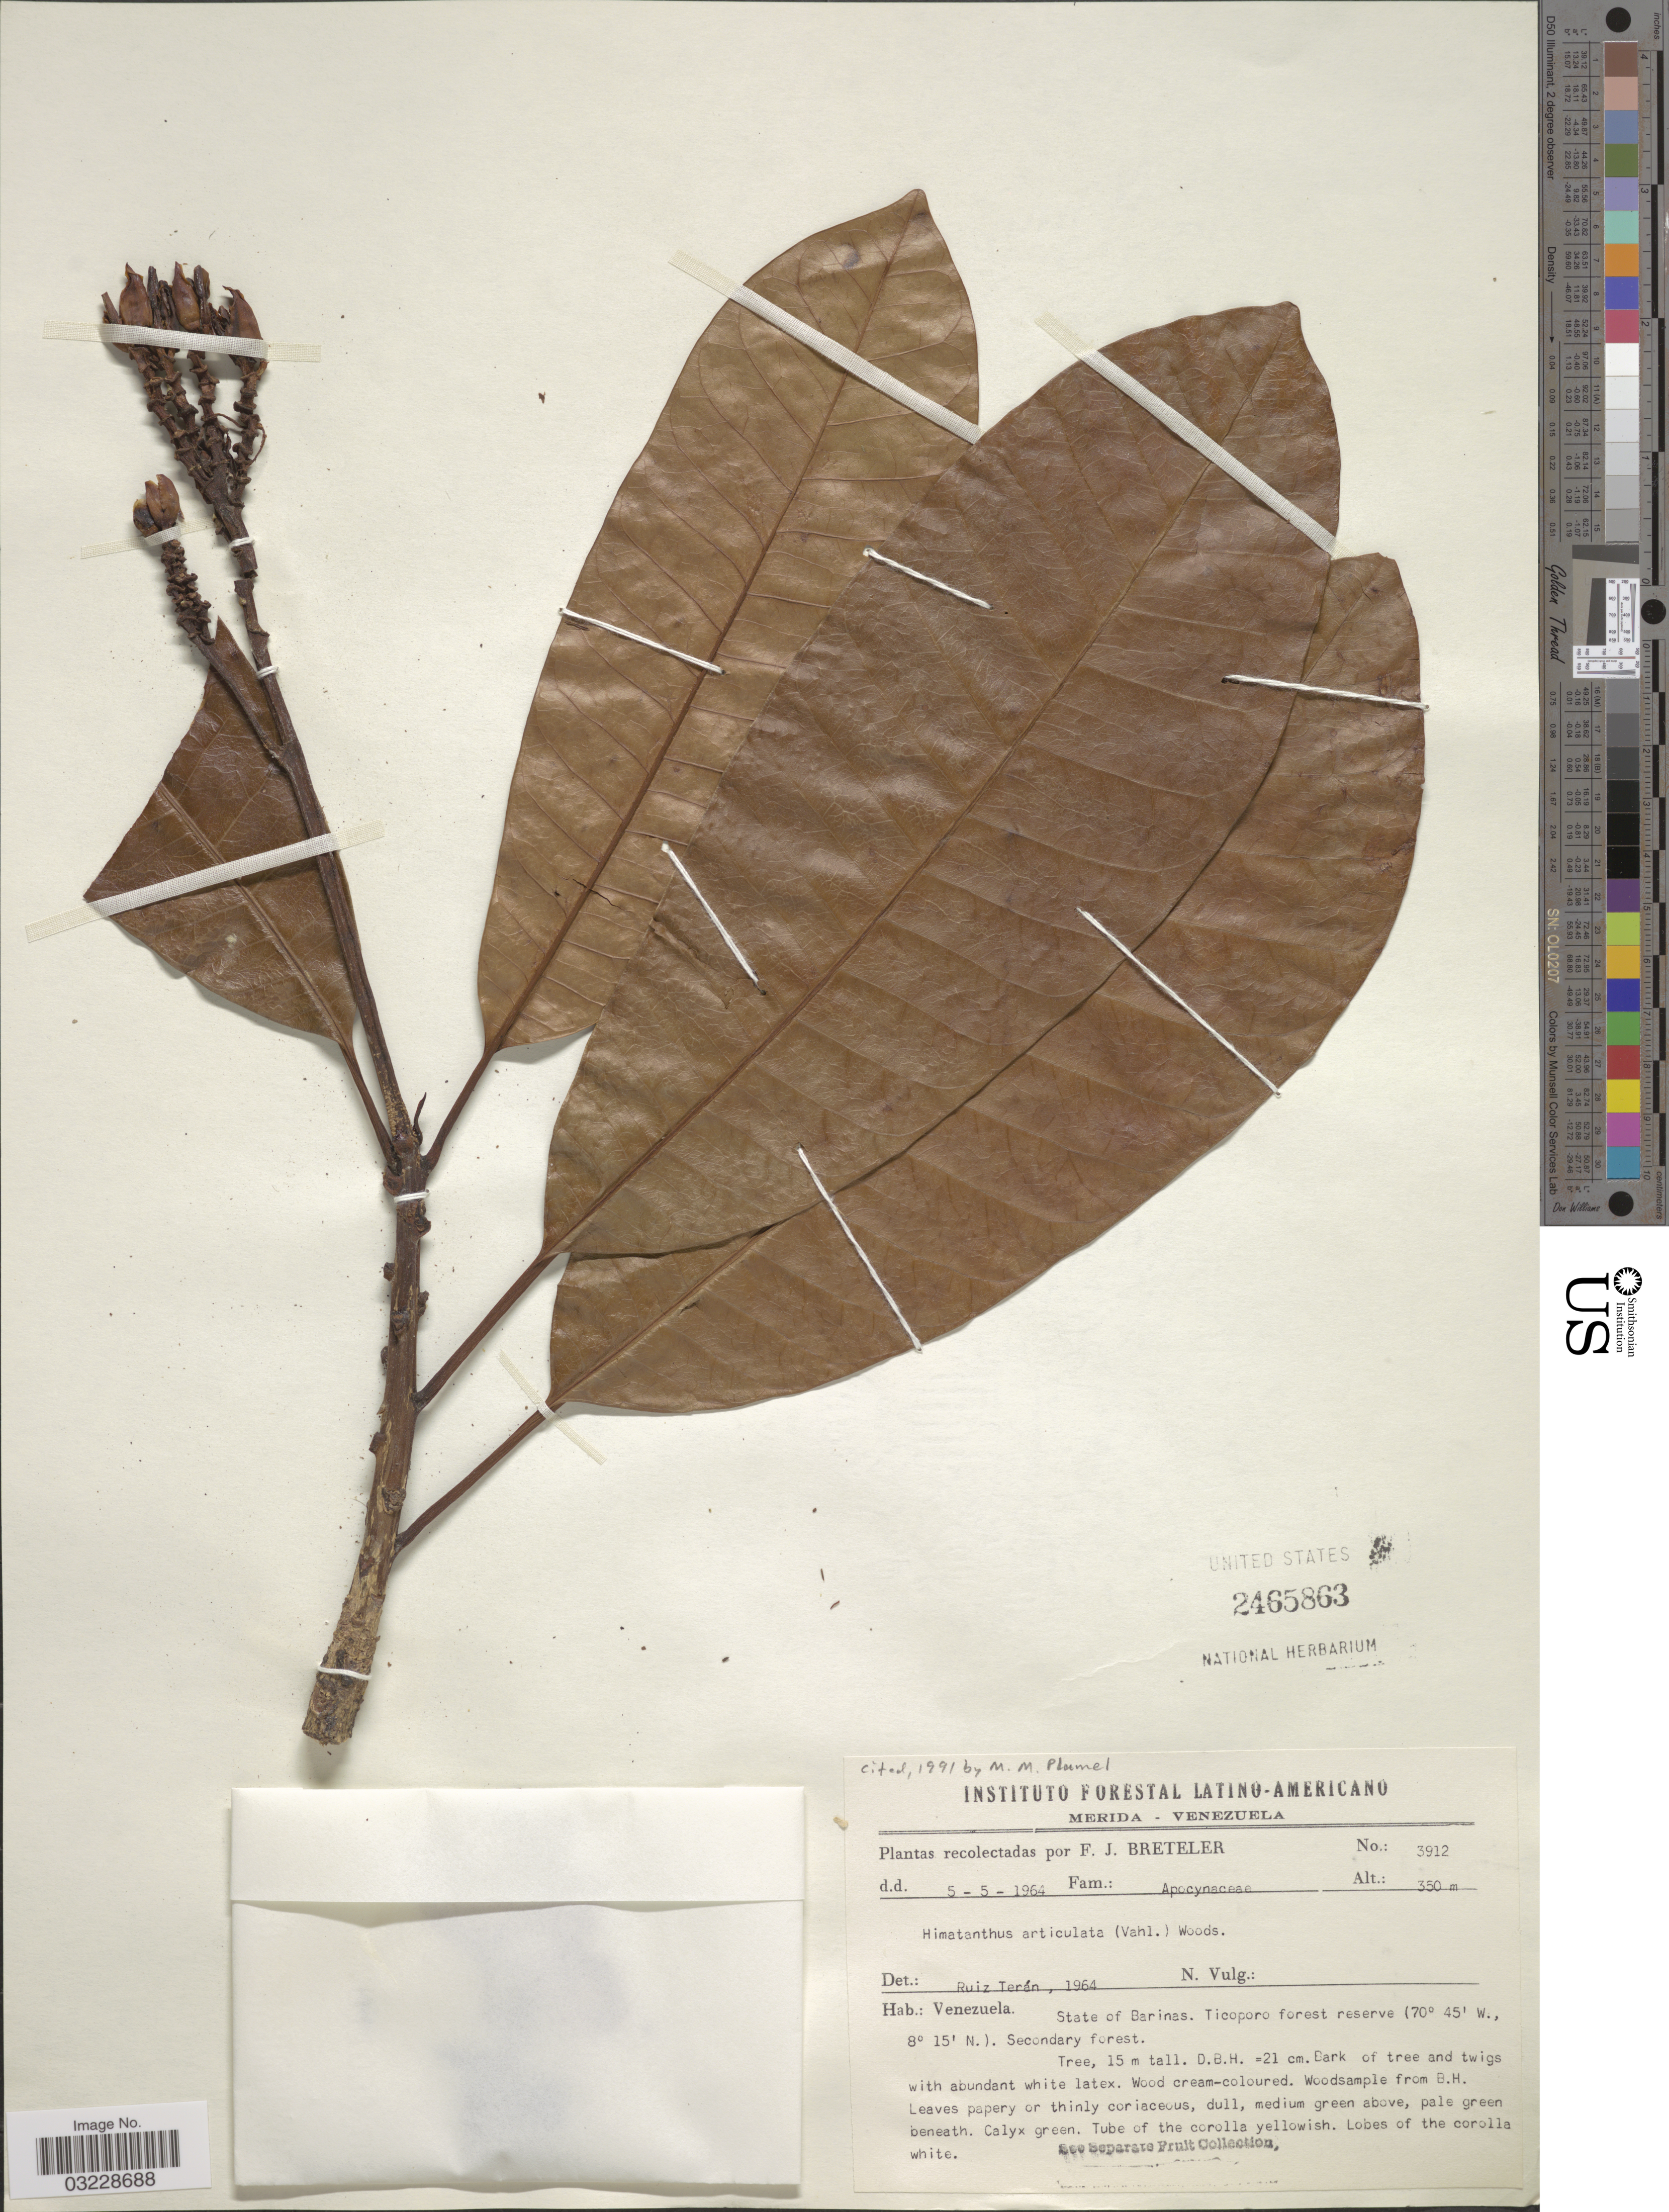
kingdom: Plantae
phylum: Tracheophyta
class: Magnoliopsida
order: Gentianales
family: Apocynaceae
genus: Himatanthus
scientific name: Himatanthus articulatus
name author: (Vahl) Woodson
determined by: Ruíz-Terán, L. E.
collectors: F. J. Breteler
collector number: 3912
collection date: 1964-05-05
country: Venezuela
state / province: Barinas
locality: Ticoporo forest reserve.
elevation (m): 350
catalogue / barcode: US 2465863